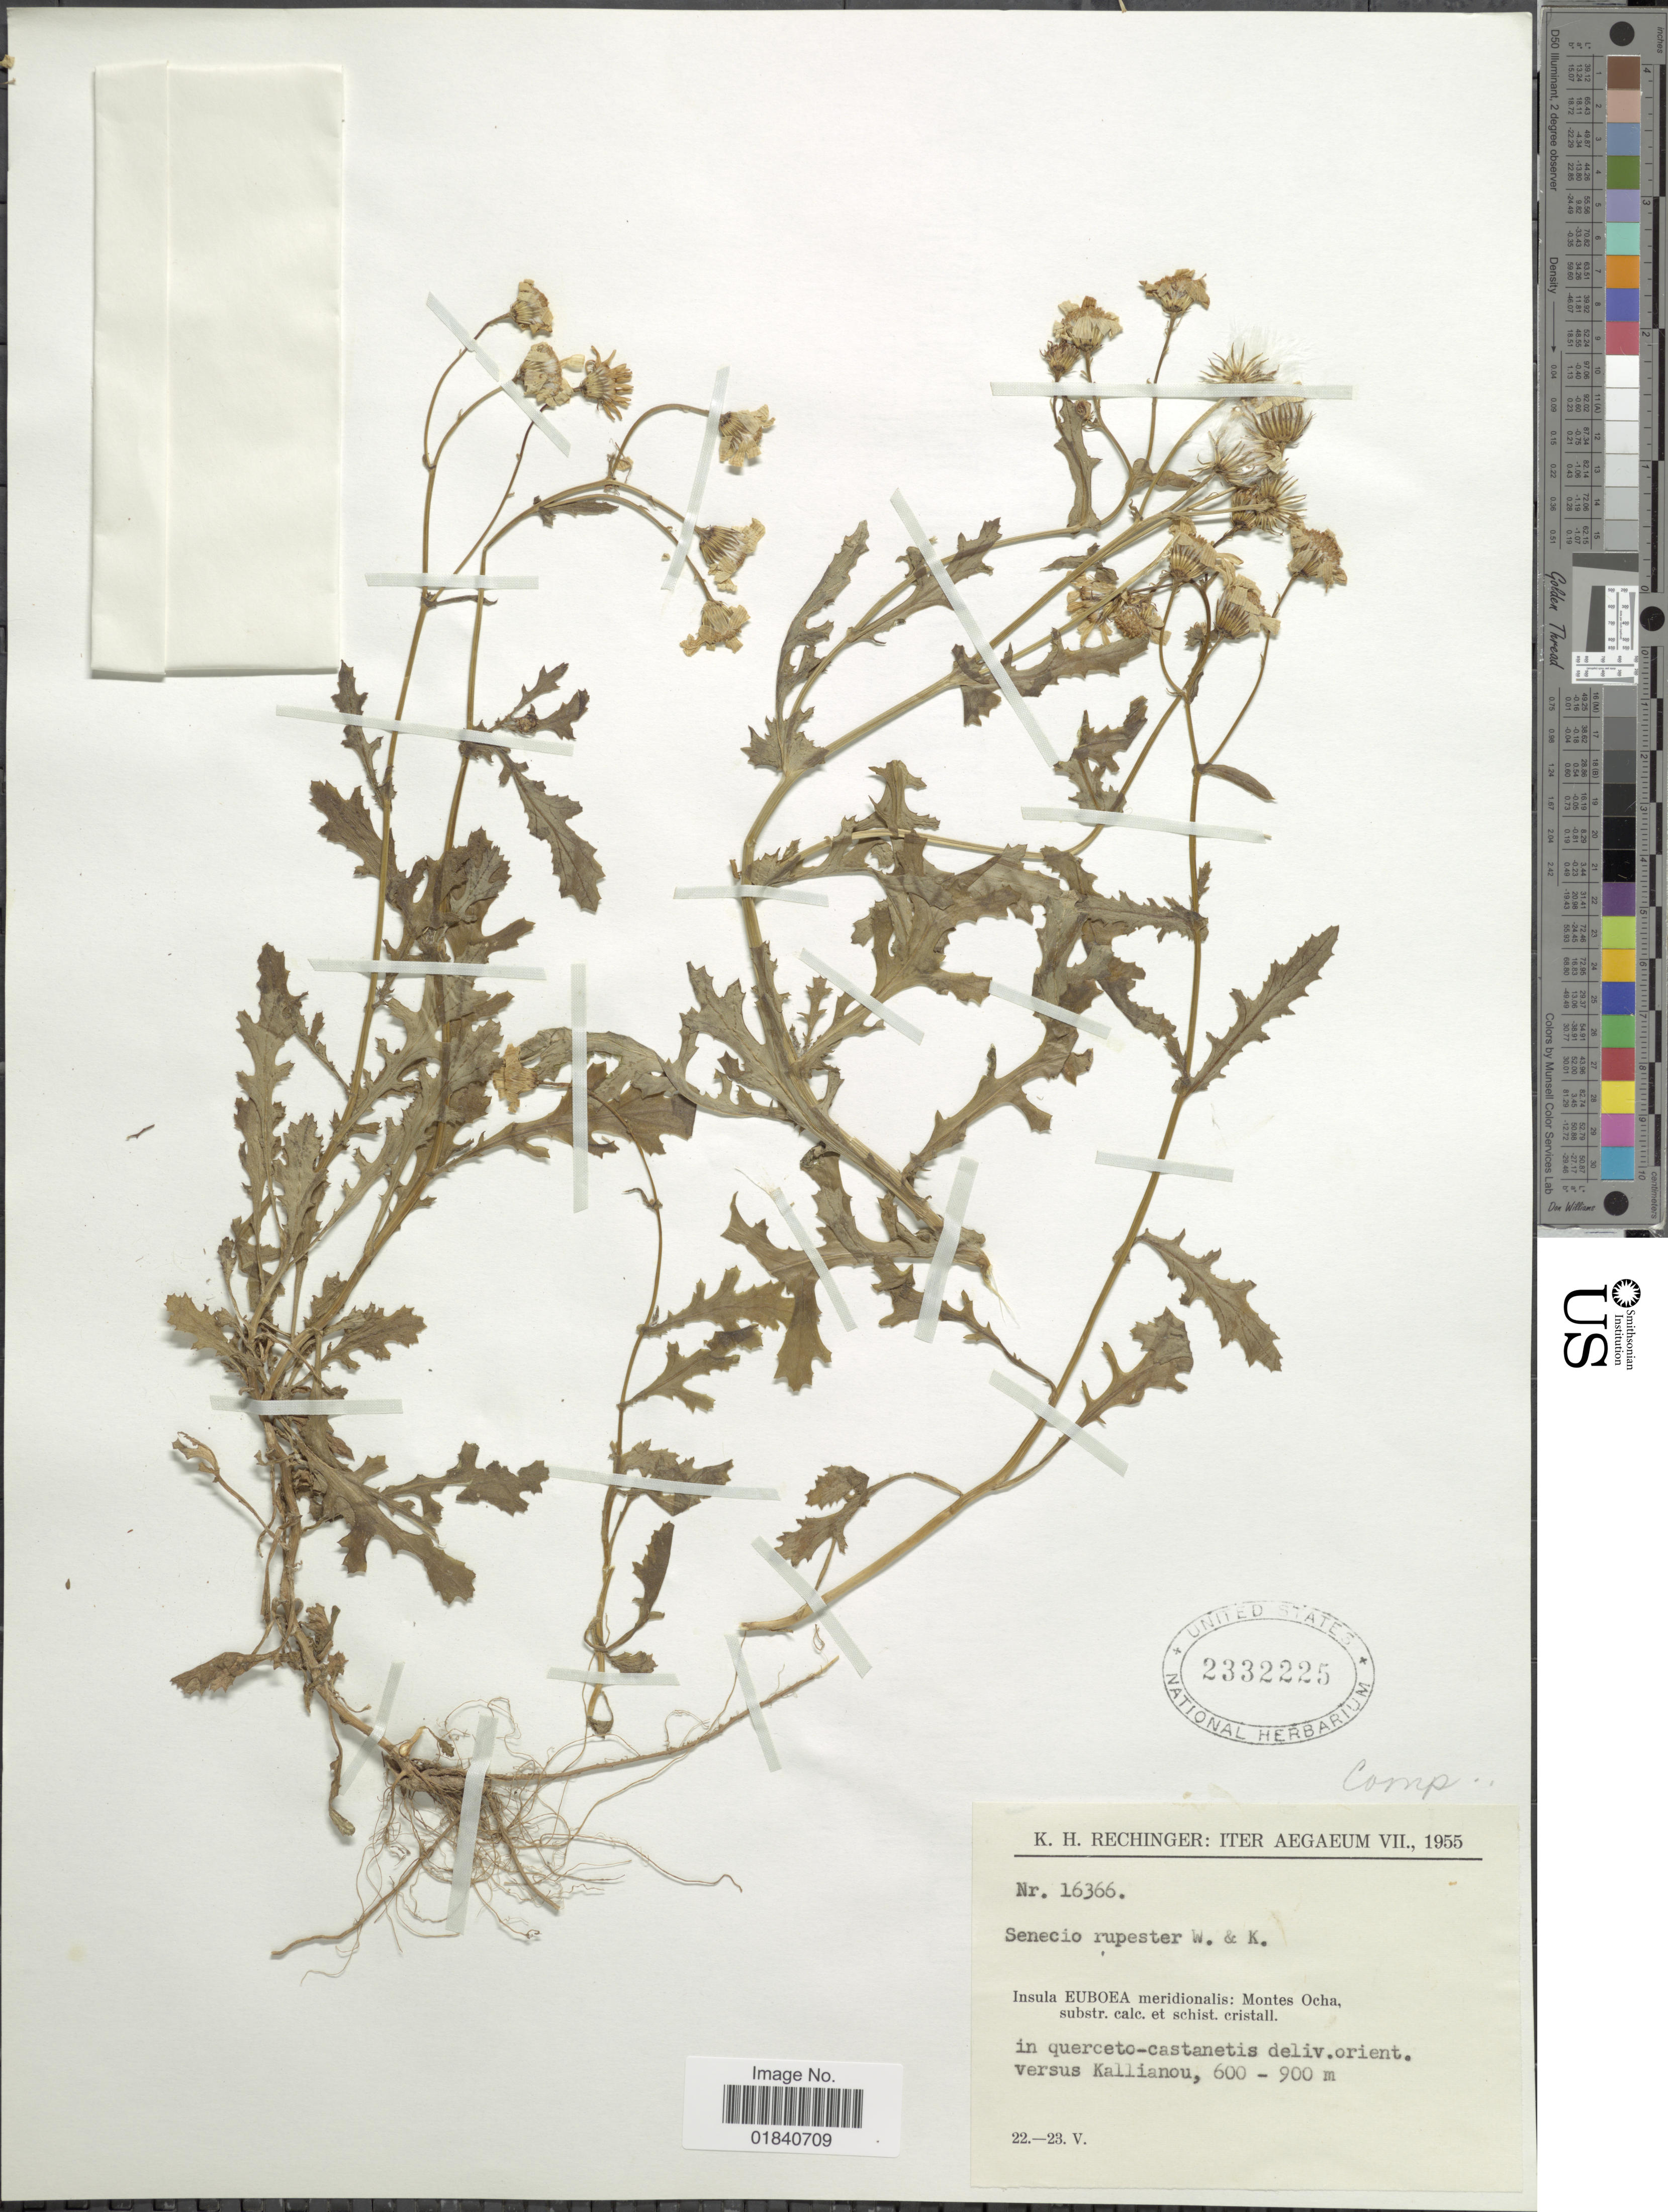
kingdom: Plantae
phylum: Tracheophyta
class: Magnoliopsida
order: Asterales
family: Asteraceae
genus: Senecio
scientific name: Senecio squalidus subsp. rupestris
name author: (Waldst. & Kit.) Greuter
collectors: K. H. Rechinger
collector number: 16366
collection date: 1955-05-22/1955-05-23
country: Greece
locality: Aegaeum. Insula Euboea meridionalis: Montes Ocha, substr. calc. et schist. cristall. in querceto-castanetis deliv. orient. versus Kallianou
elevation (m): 600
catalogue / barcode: US 2332225